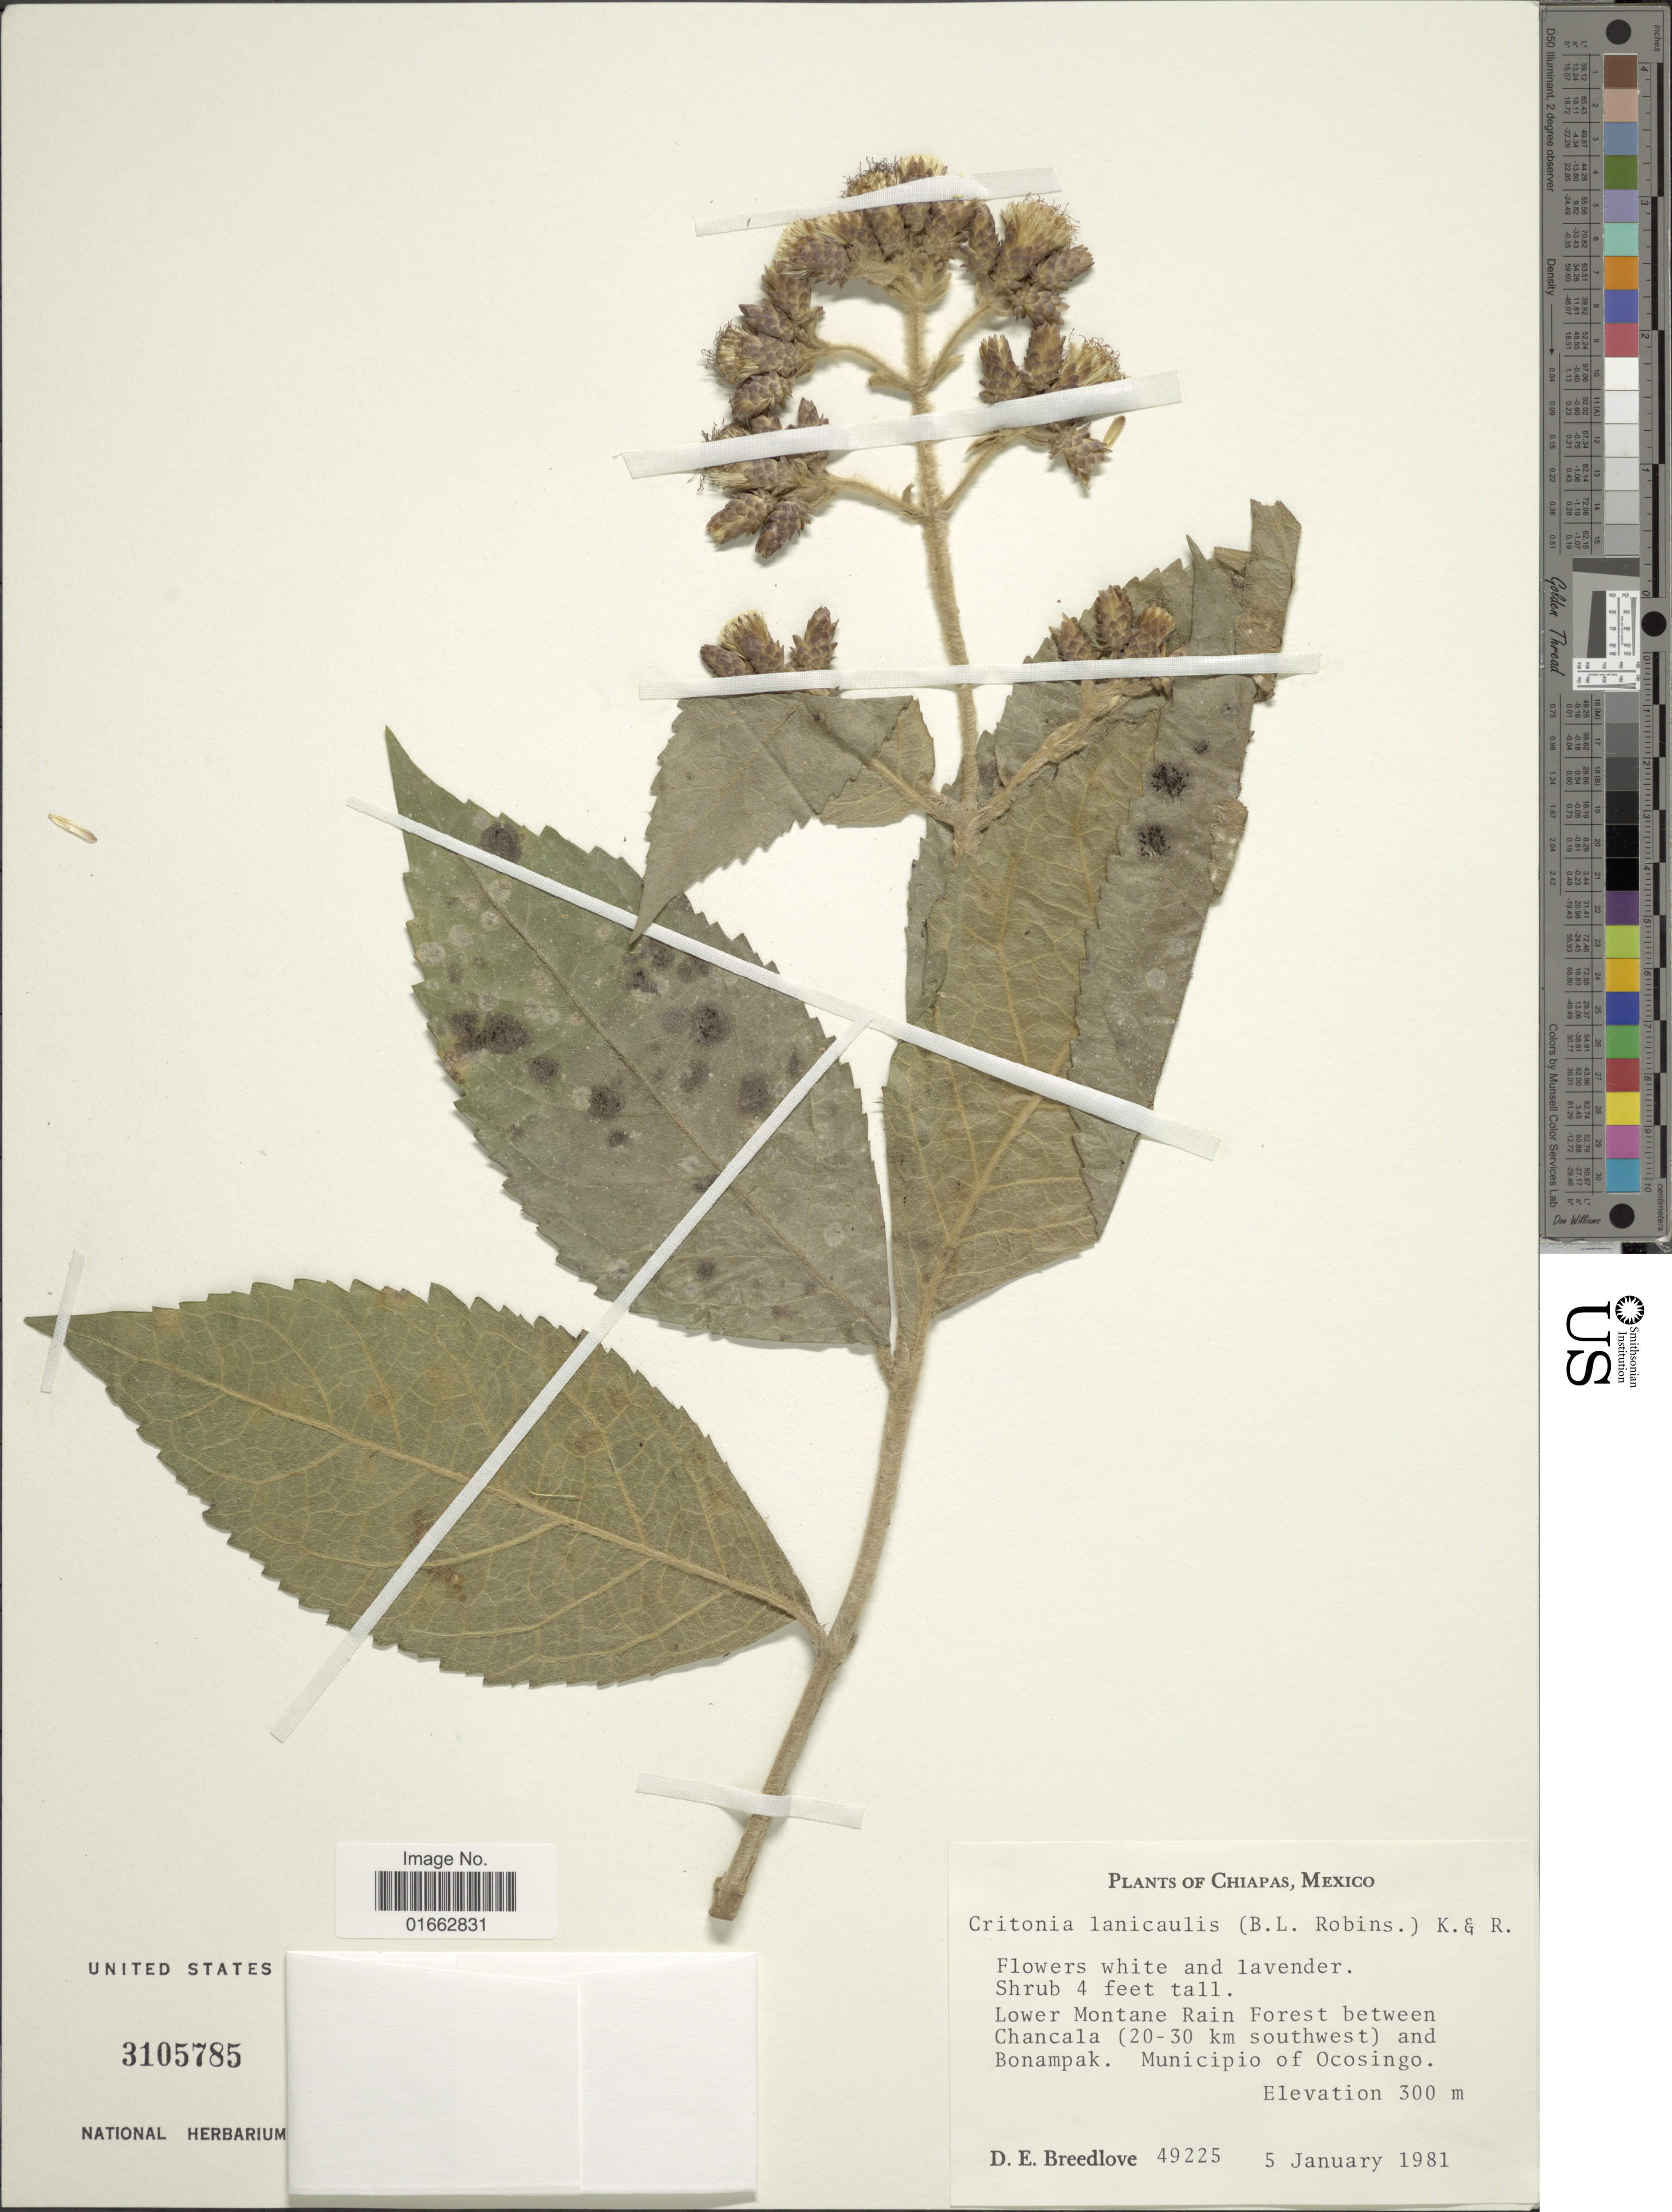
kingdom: Plantae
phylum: Tracheophyta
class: Magnoliopsida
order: Asterales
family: Asteraceae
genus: Critonia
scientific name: Critonia lanicaulis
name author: (B.L. Rob.) R.M. King & H. Rob.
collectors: D. E. Breedlove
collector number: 49225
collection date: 1981-01-05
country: Mexico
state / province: Chiapas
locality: Lower Montane Rain Forest between Chancala (20-30 km southwest) and Bonampak. Municipio of Ocosingo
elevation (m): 300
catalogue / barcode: US 3105785